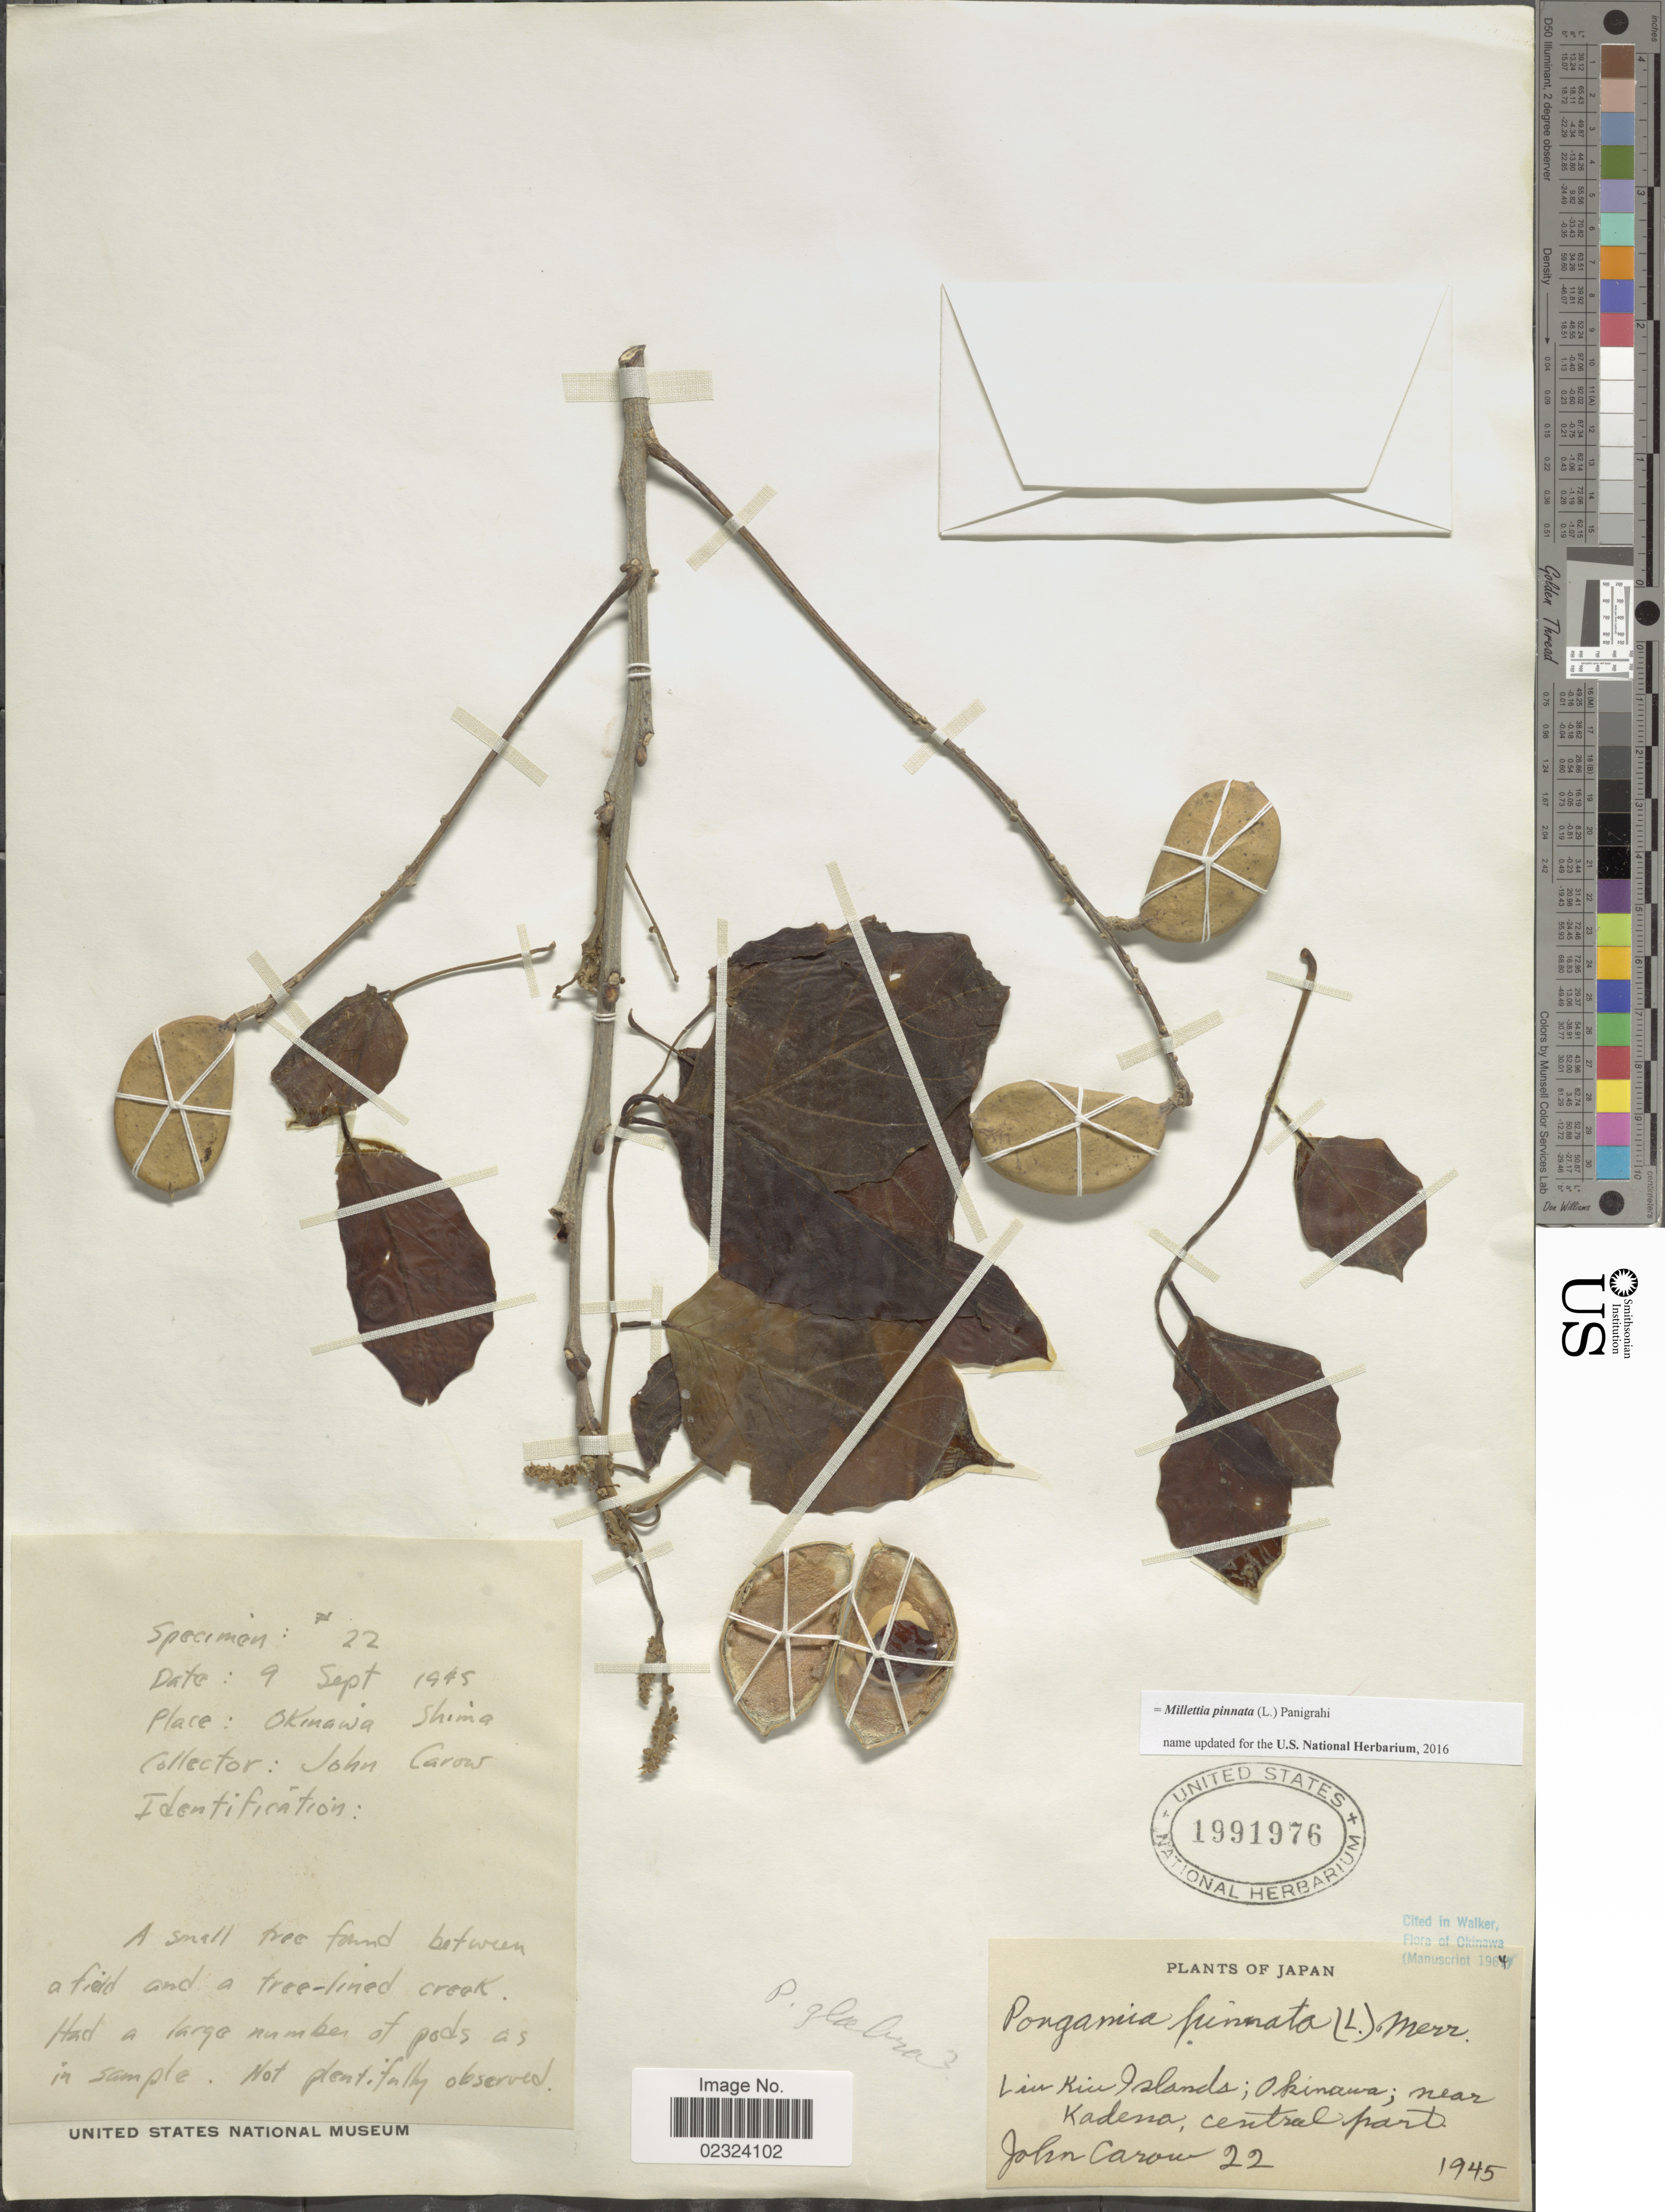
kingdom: Plantae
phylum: Tracheophyta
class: Magnoliopsida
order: Fabales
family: Fabaceae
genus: Millettia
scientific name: Millettia pinnata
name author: (L.) Panigrahi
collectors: J. Carow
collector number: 22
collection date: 1945-09-09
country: Japan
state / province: Okinawa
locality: Liu Kiu Islands; Okinawa; near Kadena, central part. Okinawa Shima.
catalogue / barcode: US 1991976